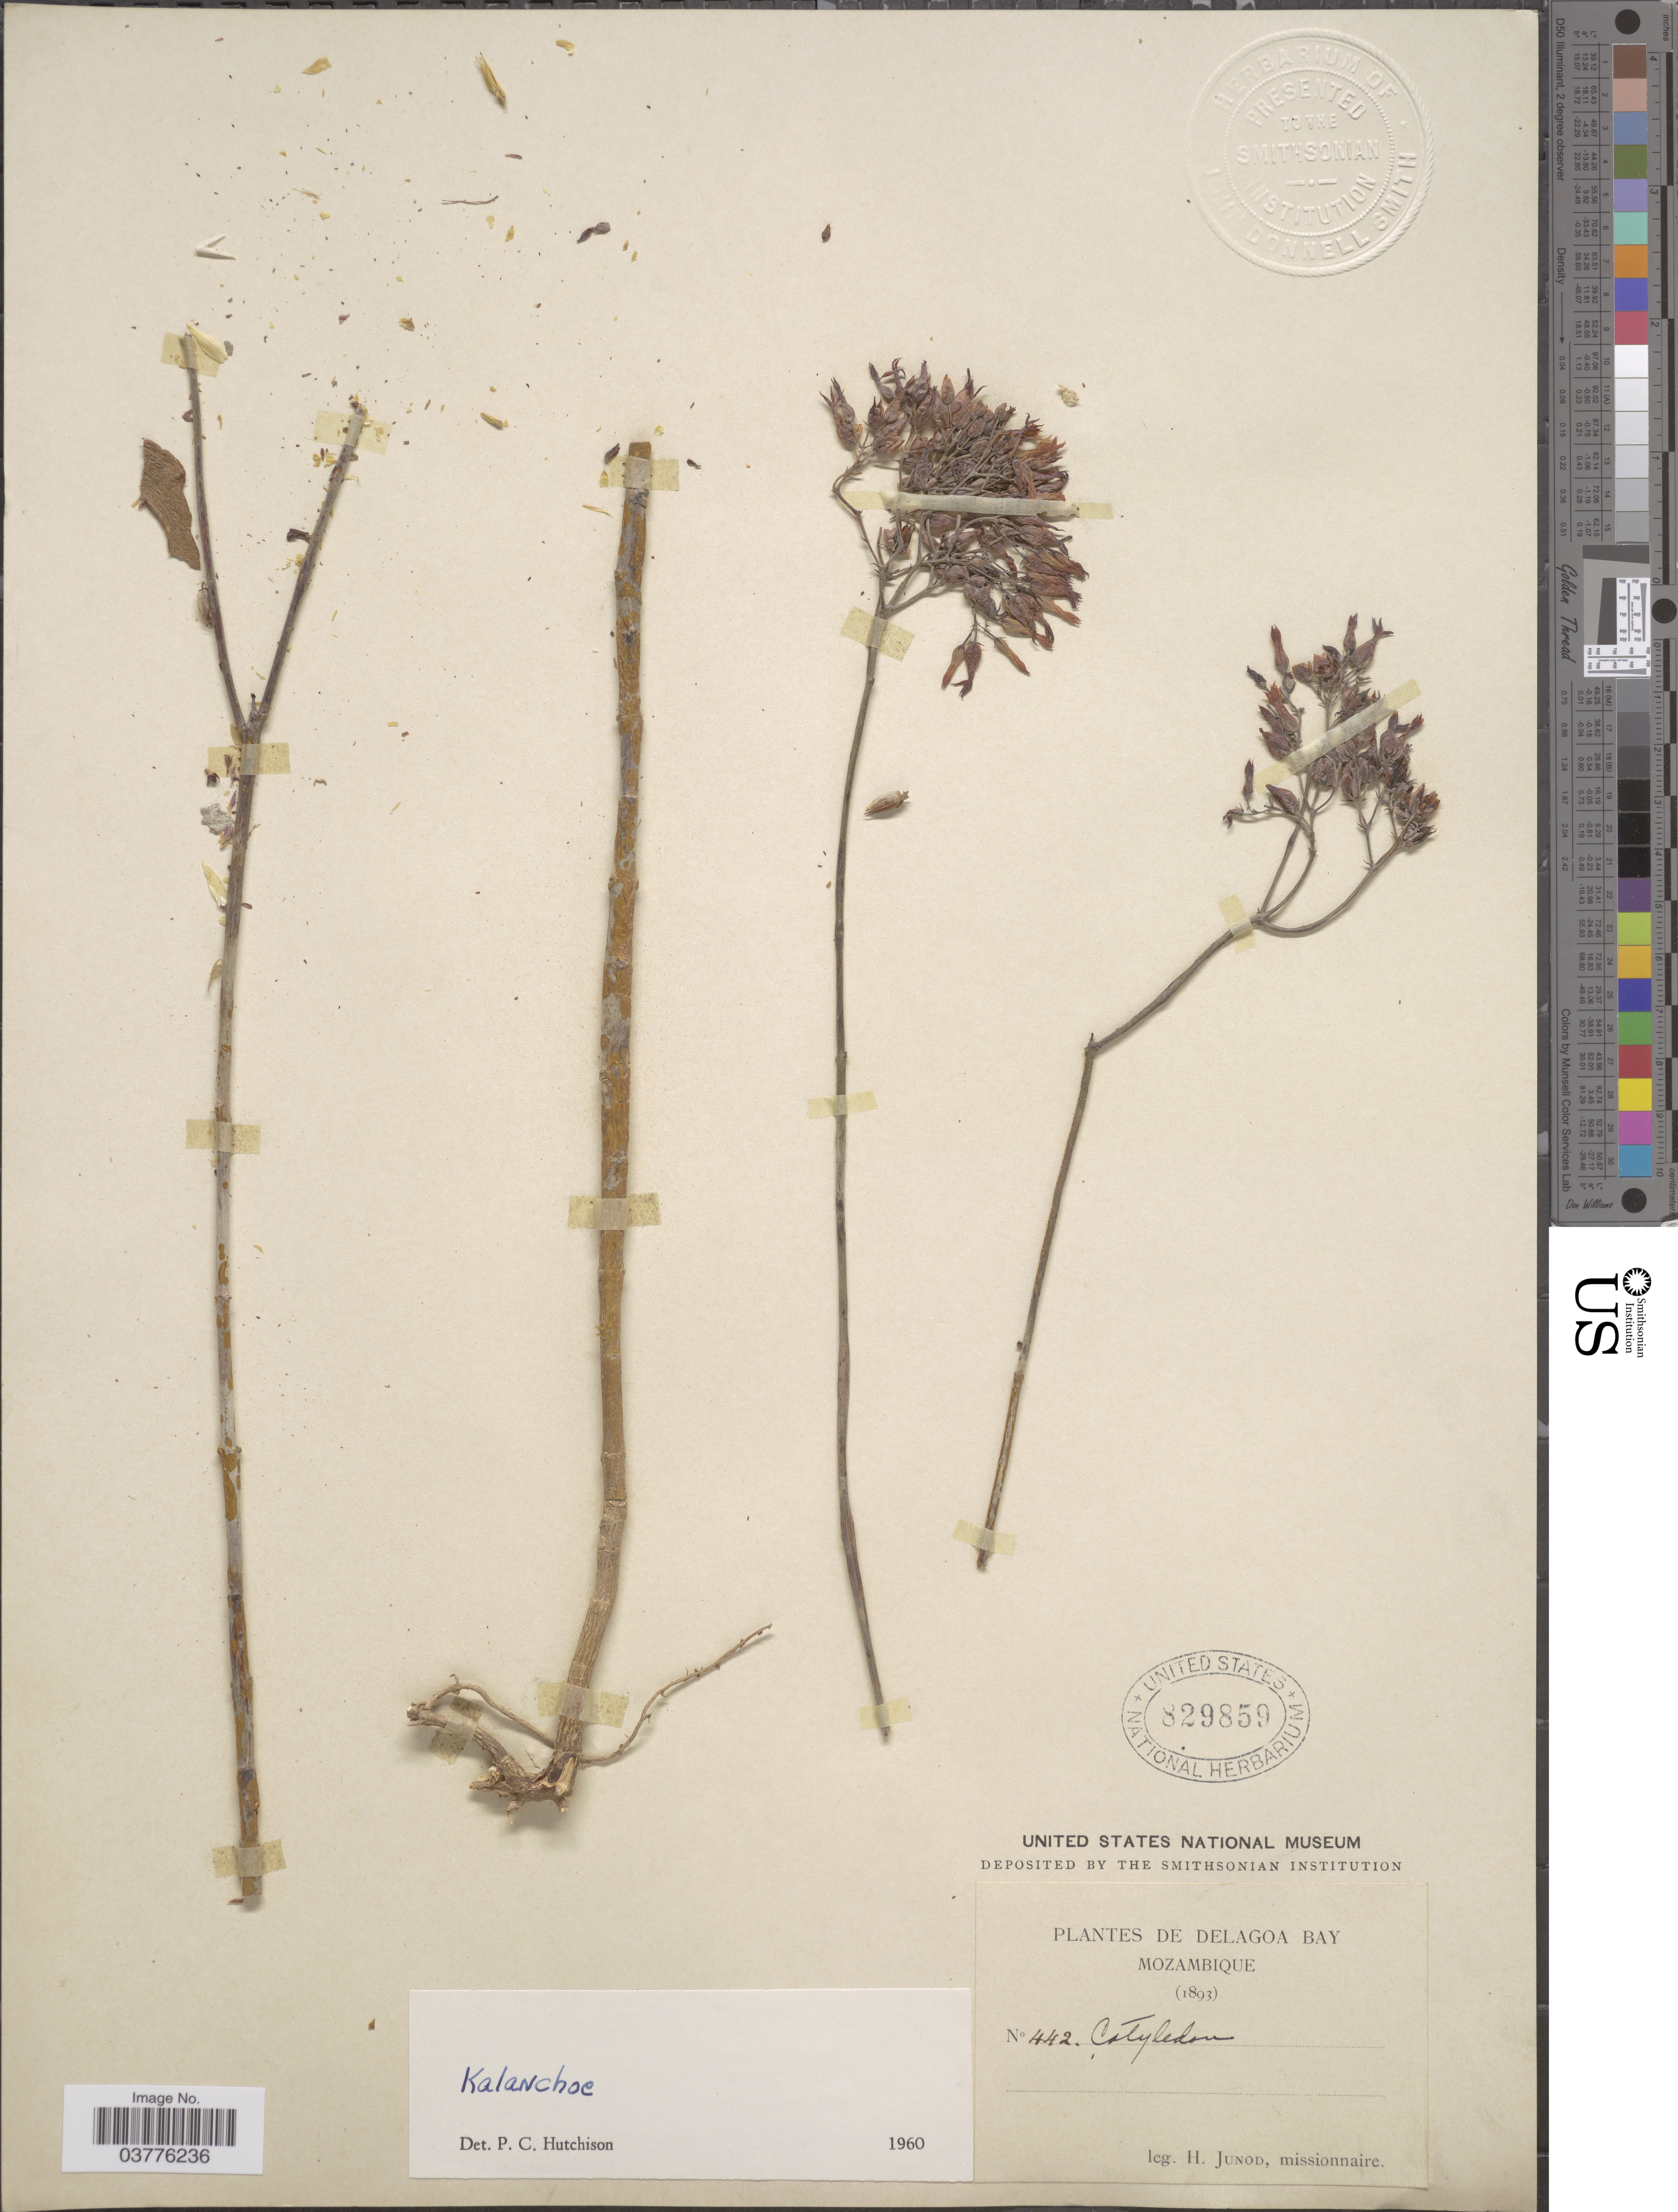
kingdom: Plantae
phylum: Tracheophyta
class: Magnoliopsida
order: Saxifragales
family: Crassulaceae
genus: Kalanchoe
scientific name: Kalanchoe sp.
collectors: H. Junod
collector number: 442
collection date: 1893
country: Mozambique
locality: De Delagoa Bay.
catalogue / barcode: US 829859